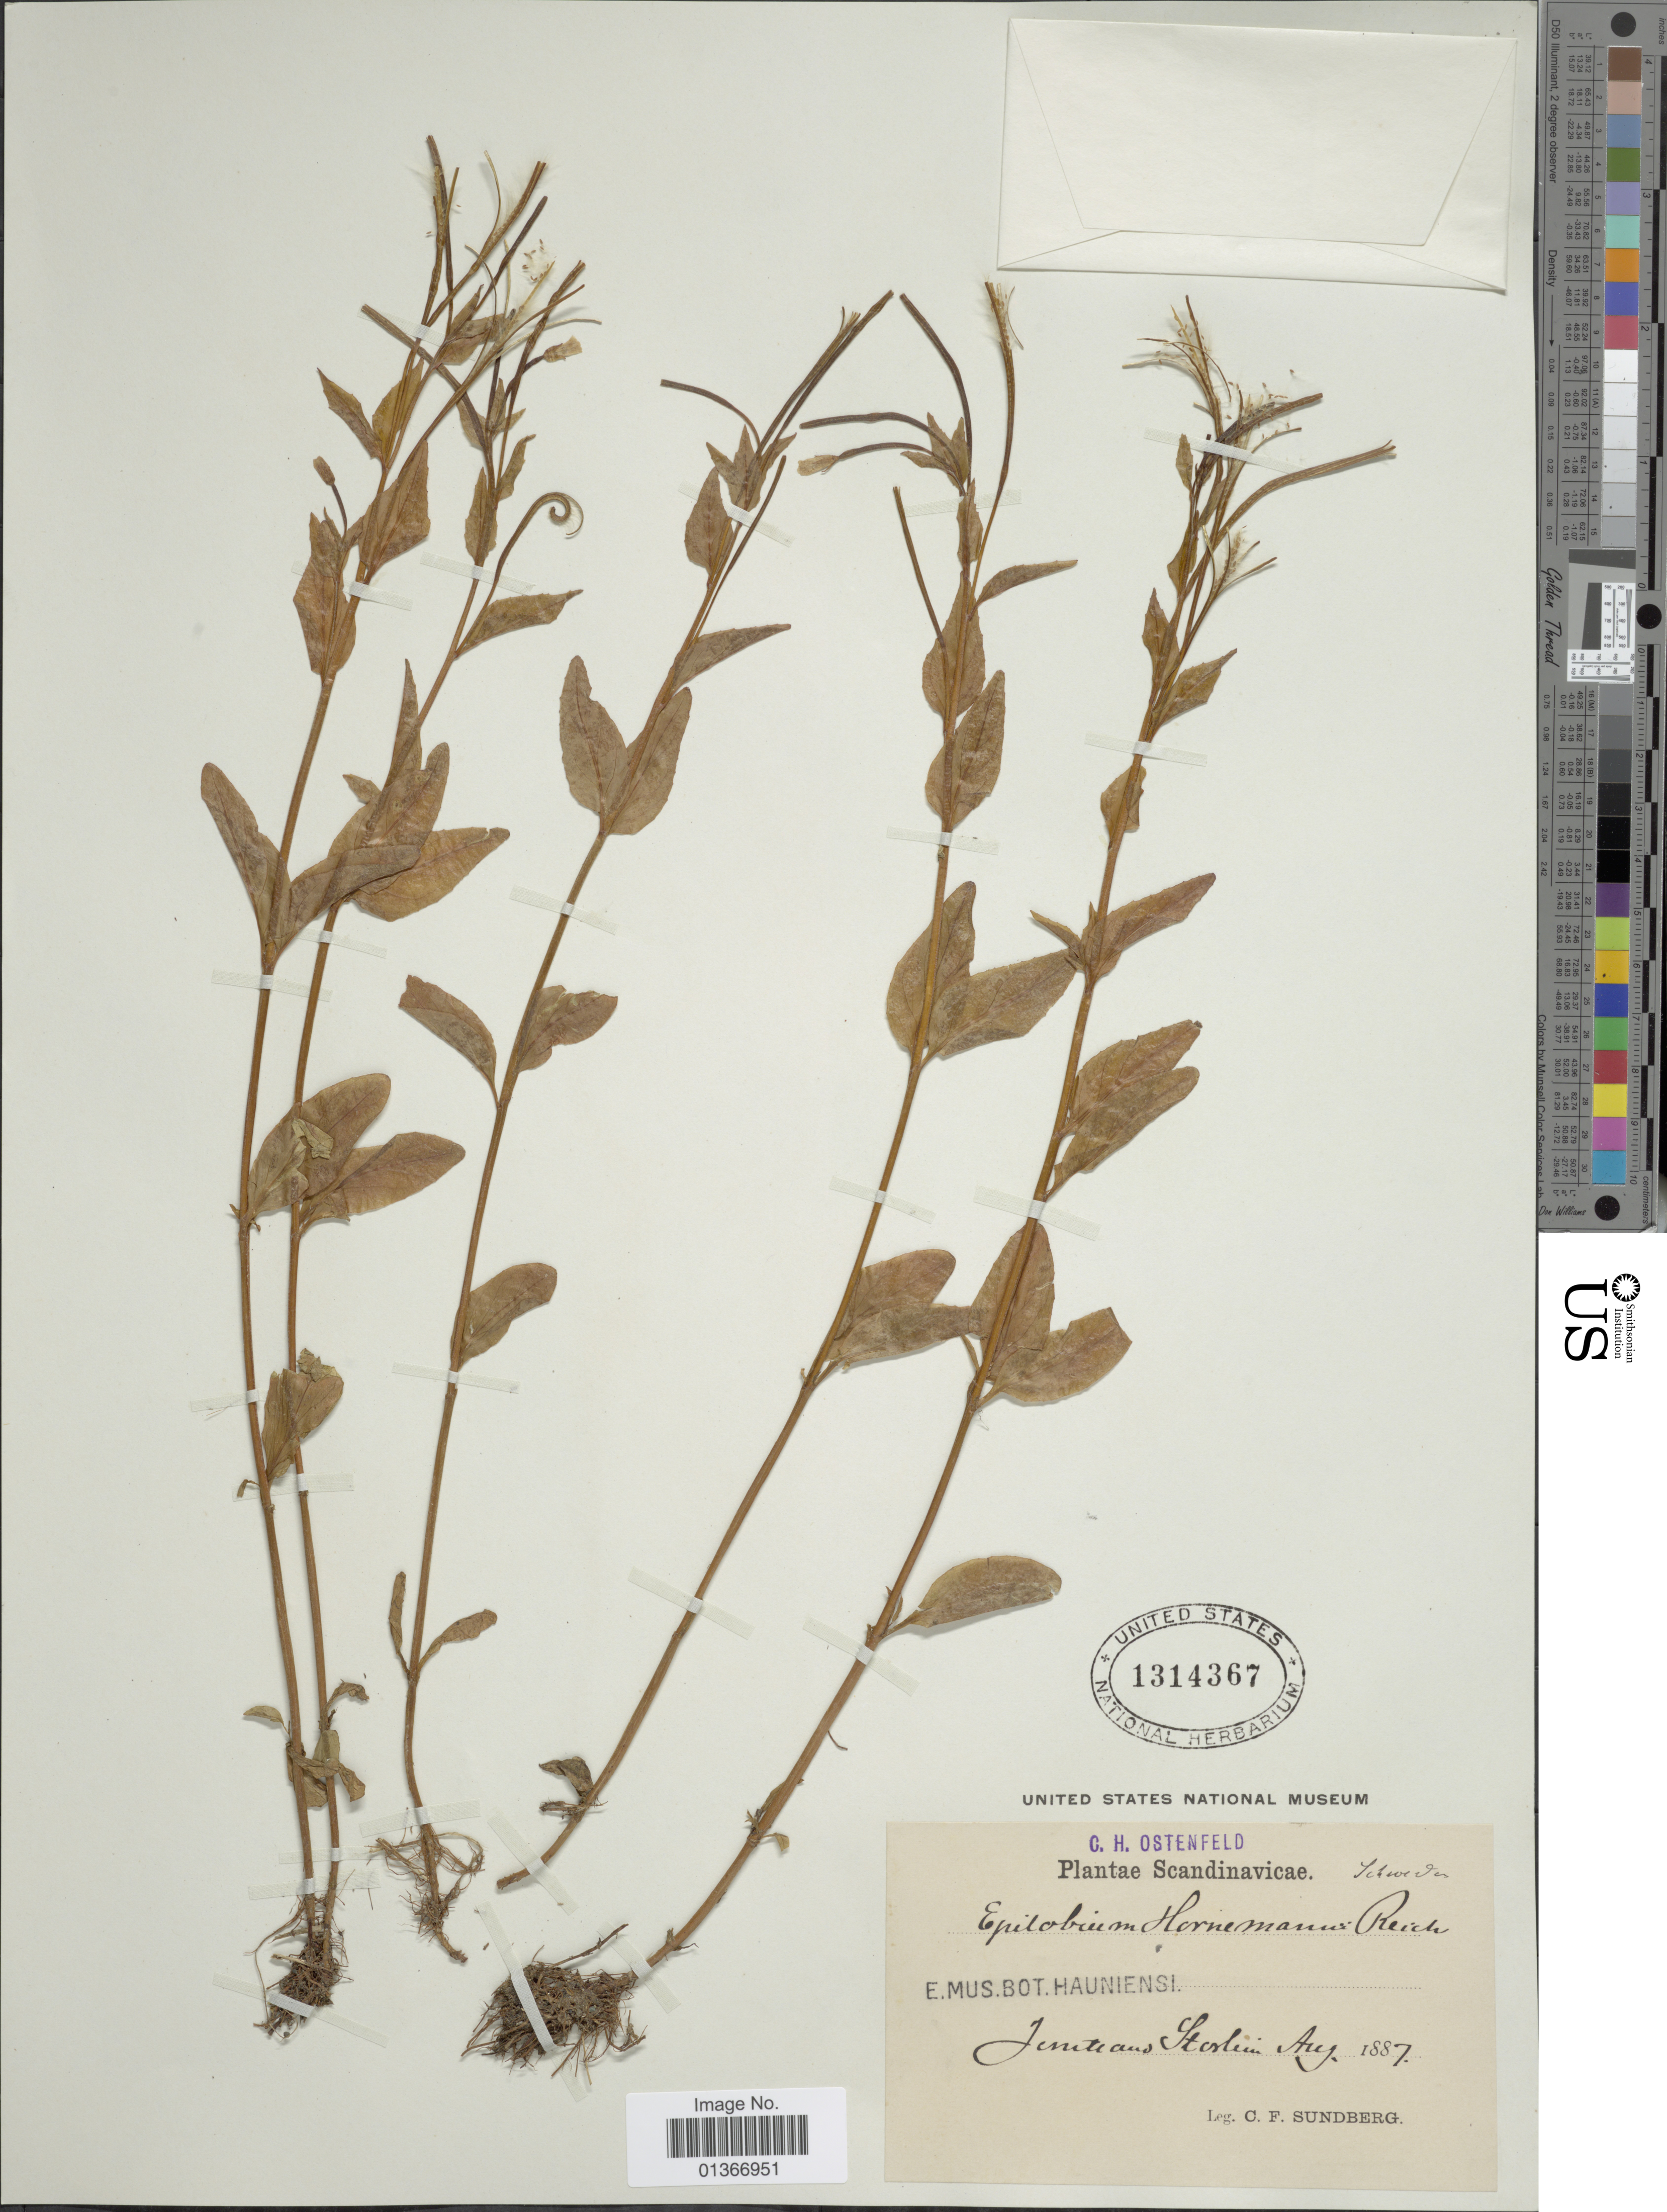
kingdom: Plantae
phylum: Tracheophyta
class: Magnoliopsida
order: Myrtales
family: Onagraceae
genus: Epilobium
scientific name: Epilobium hornemannii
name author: Rchb.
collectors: C. F. Sundberg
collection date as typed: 26 Jul 1950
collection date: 1887-08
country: Sweden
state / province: Jämtland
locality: Storlien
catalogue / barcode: US 1314367